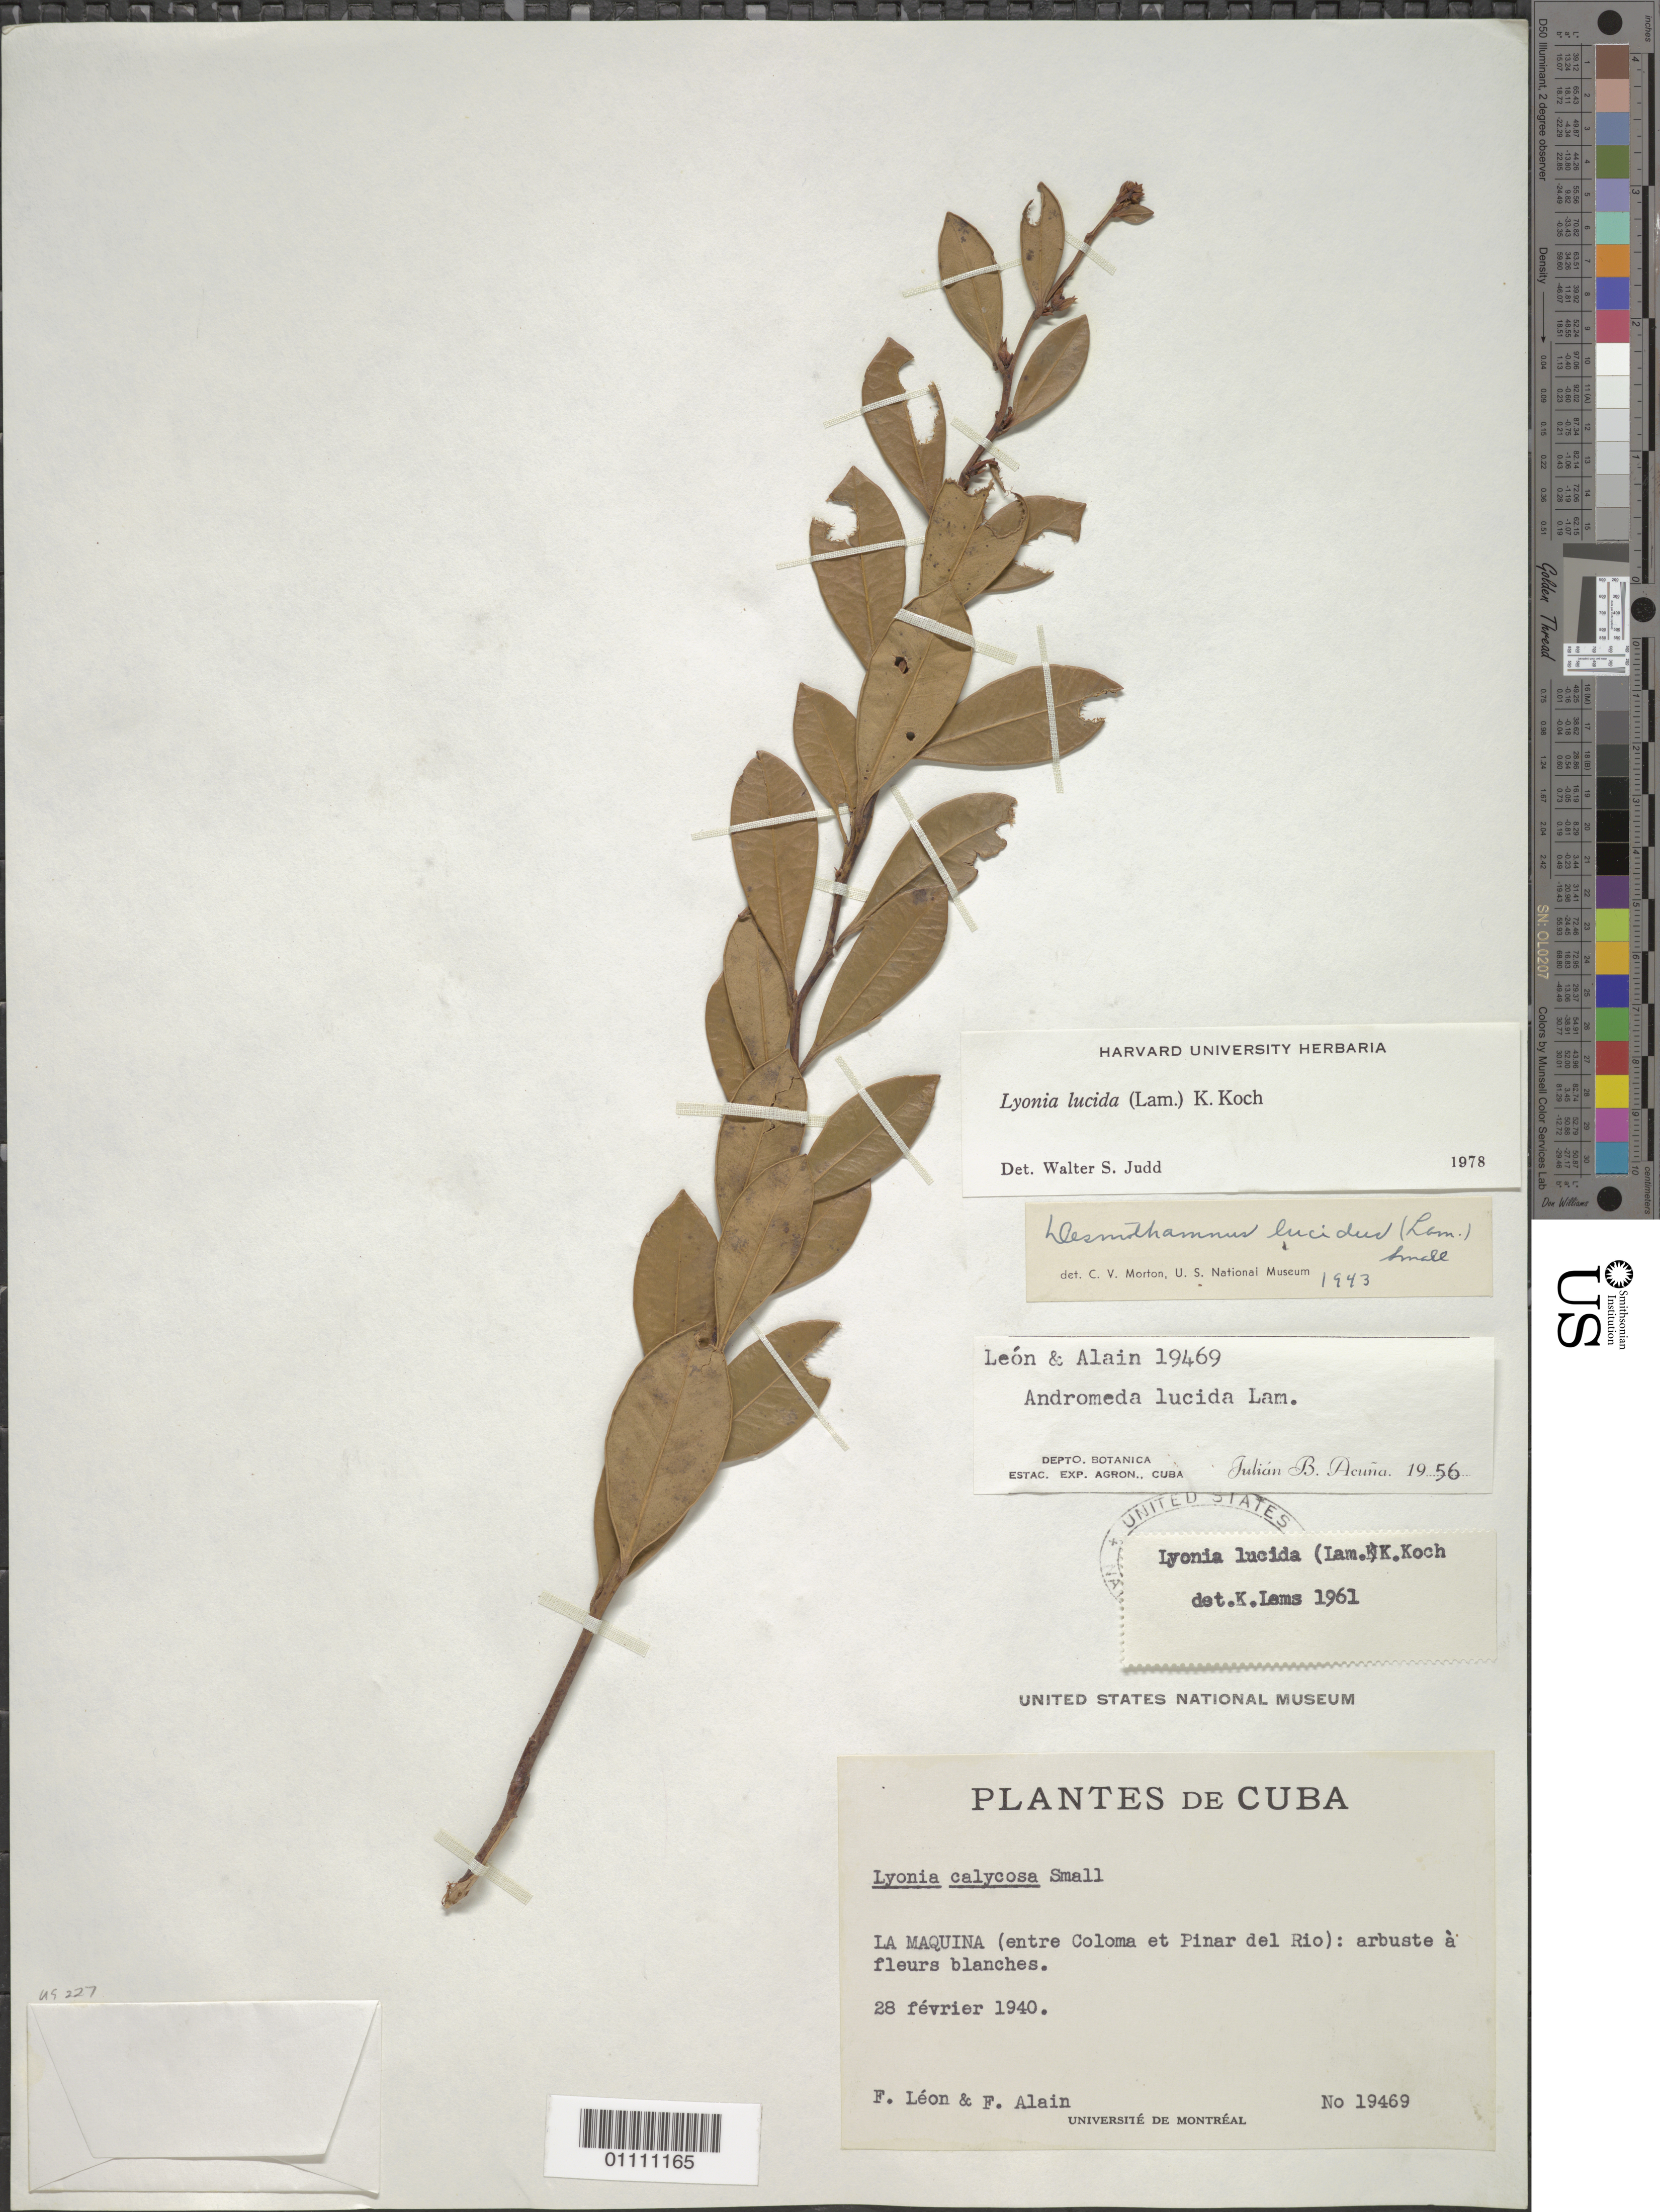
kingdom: Plantae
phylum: Tracheophyta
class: Magnoliopsida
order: Ericales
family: Ericaceae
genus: Lyonia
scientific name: Lyonia lucida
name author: K. Koch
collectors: Bro. León & A. H. Liogier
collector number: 19469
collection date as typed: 28 Feb 1940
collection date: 1940-02-28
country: Cuba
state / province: Pinar del Rio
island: Cuba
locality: La Maquina, entre Coloma et Pinar del Rio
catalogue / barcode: US 1784372